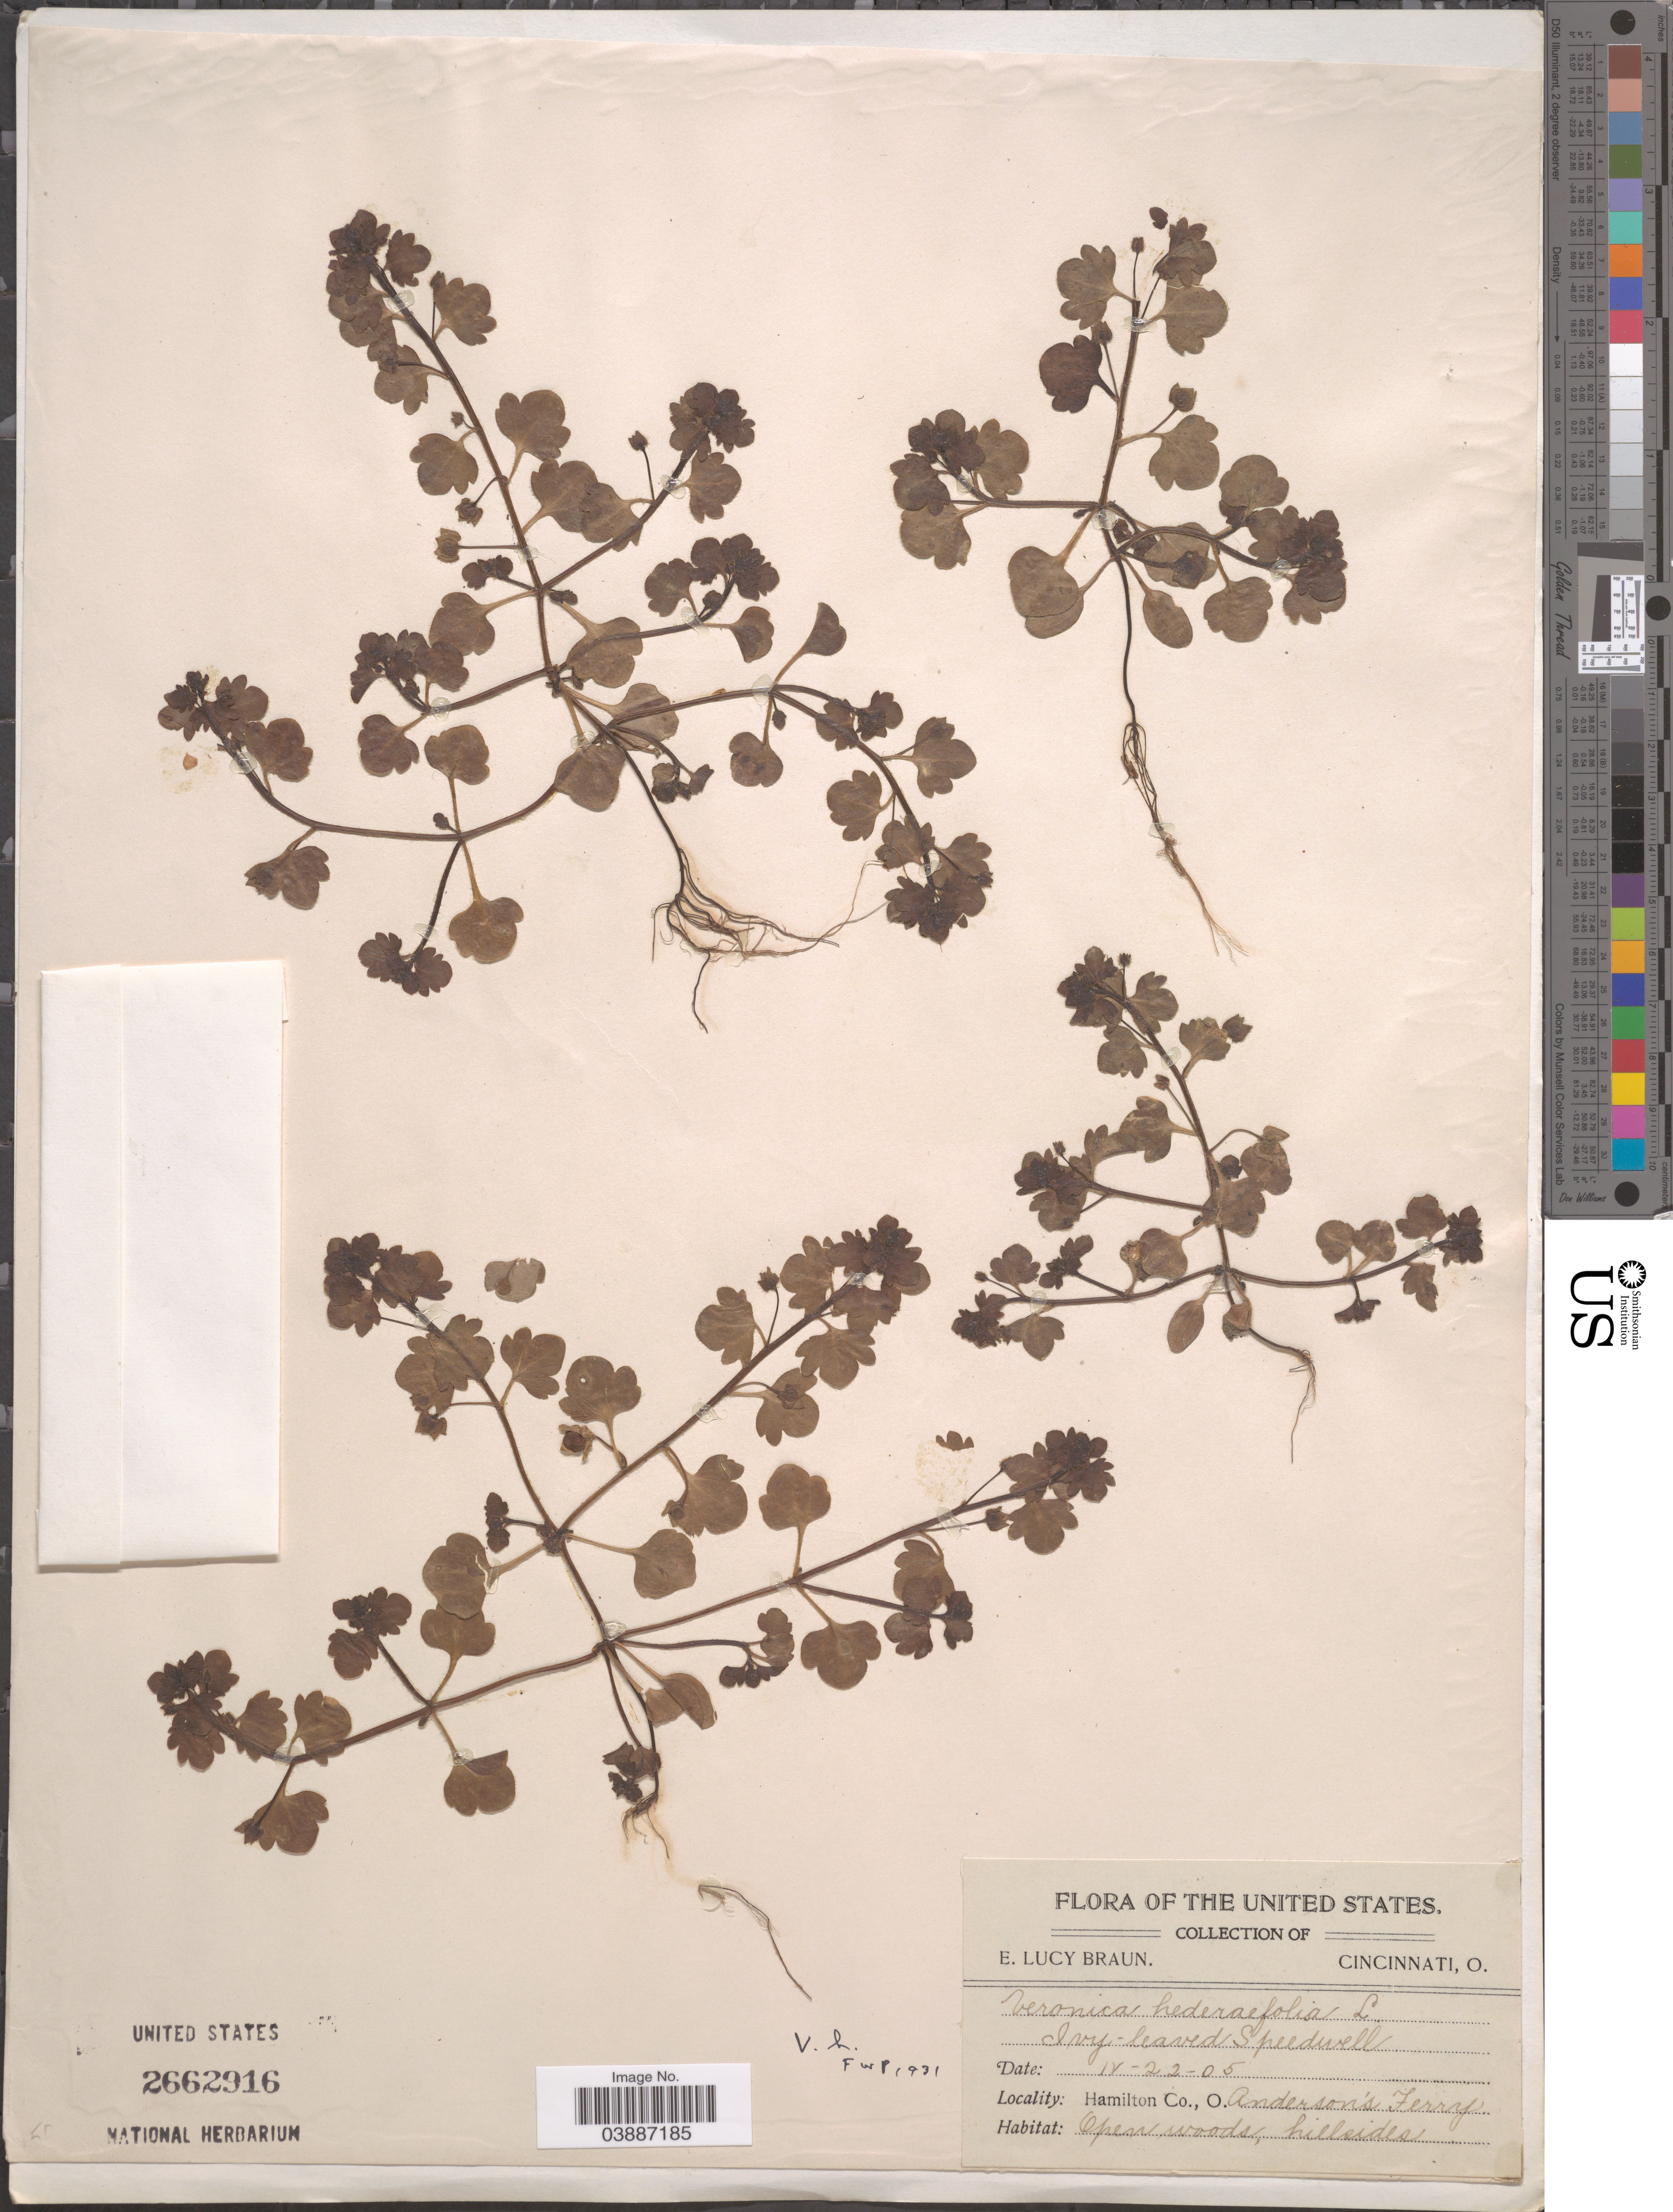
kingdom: Plantae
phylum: Tracheophyta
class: Magnoliopsida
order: Lamiales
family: Plantaginaceae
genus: Veronica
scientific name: Veronica hederifolia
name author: L.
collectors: E. L. Braun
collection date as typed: Transcribed d/m/y: 22/4/5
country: United States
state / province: Ohio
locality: Hamilton Co. Anderson's Ferry. Hillsides.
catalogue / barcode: US 2662916